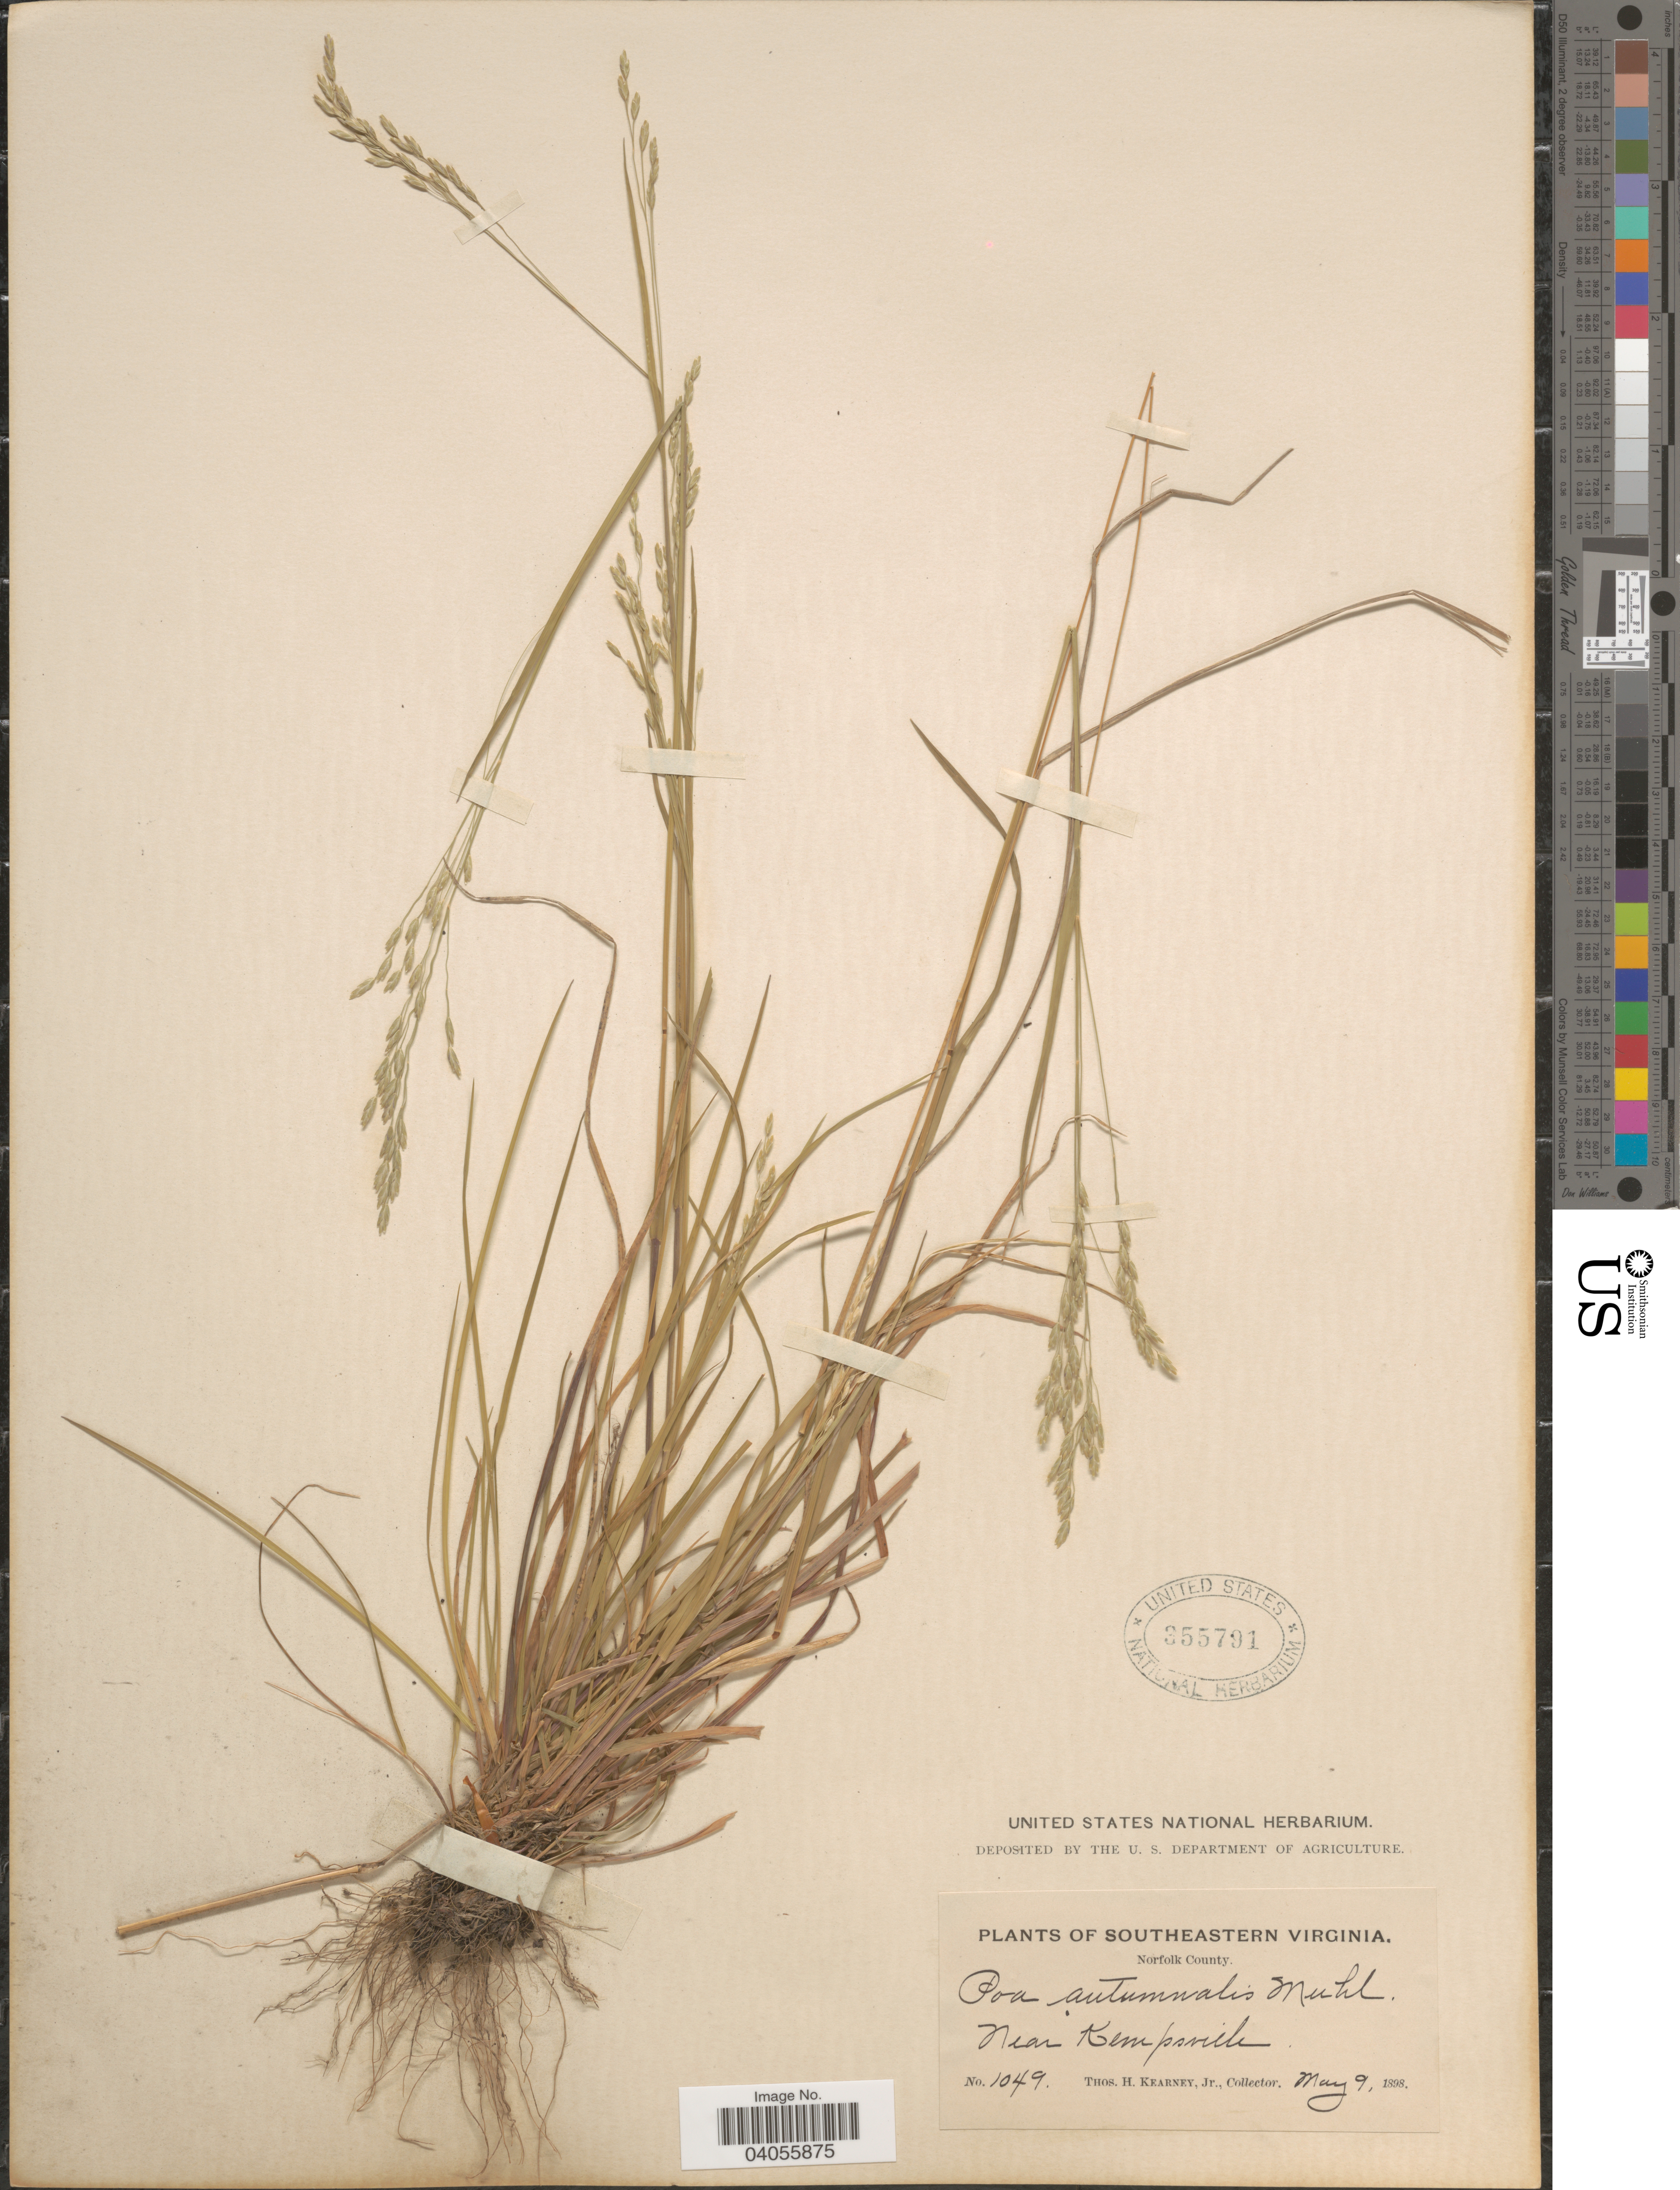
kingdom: Plantae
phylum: Tracheophyta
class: Liliopsida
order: Poales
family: Poaceae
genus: Poa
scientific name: Poa autumnalis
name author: Muhl. ex Elliott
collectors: T. H. Kearney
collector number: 1049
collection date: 1898-05-09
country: United States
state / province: Virginia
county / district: City of Norfolk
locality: Southeastern Virginia. Norfolk County. Near Kempsville.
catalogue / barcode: US 355791